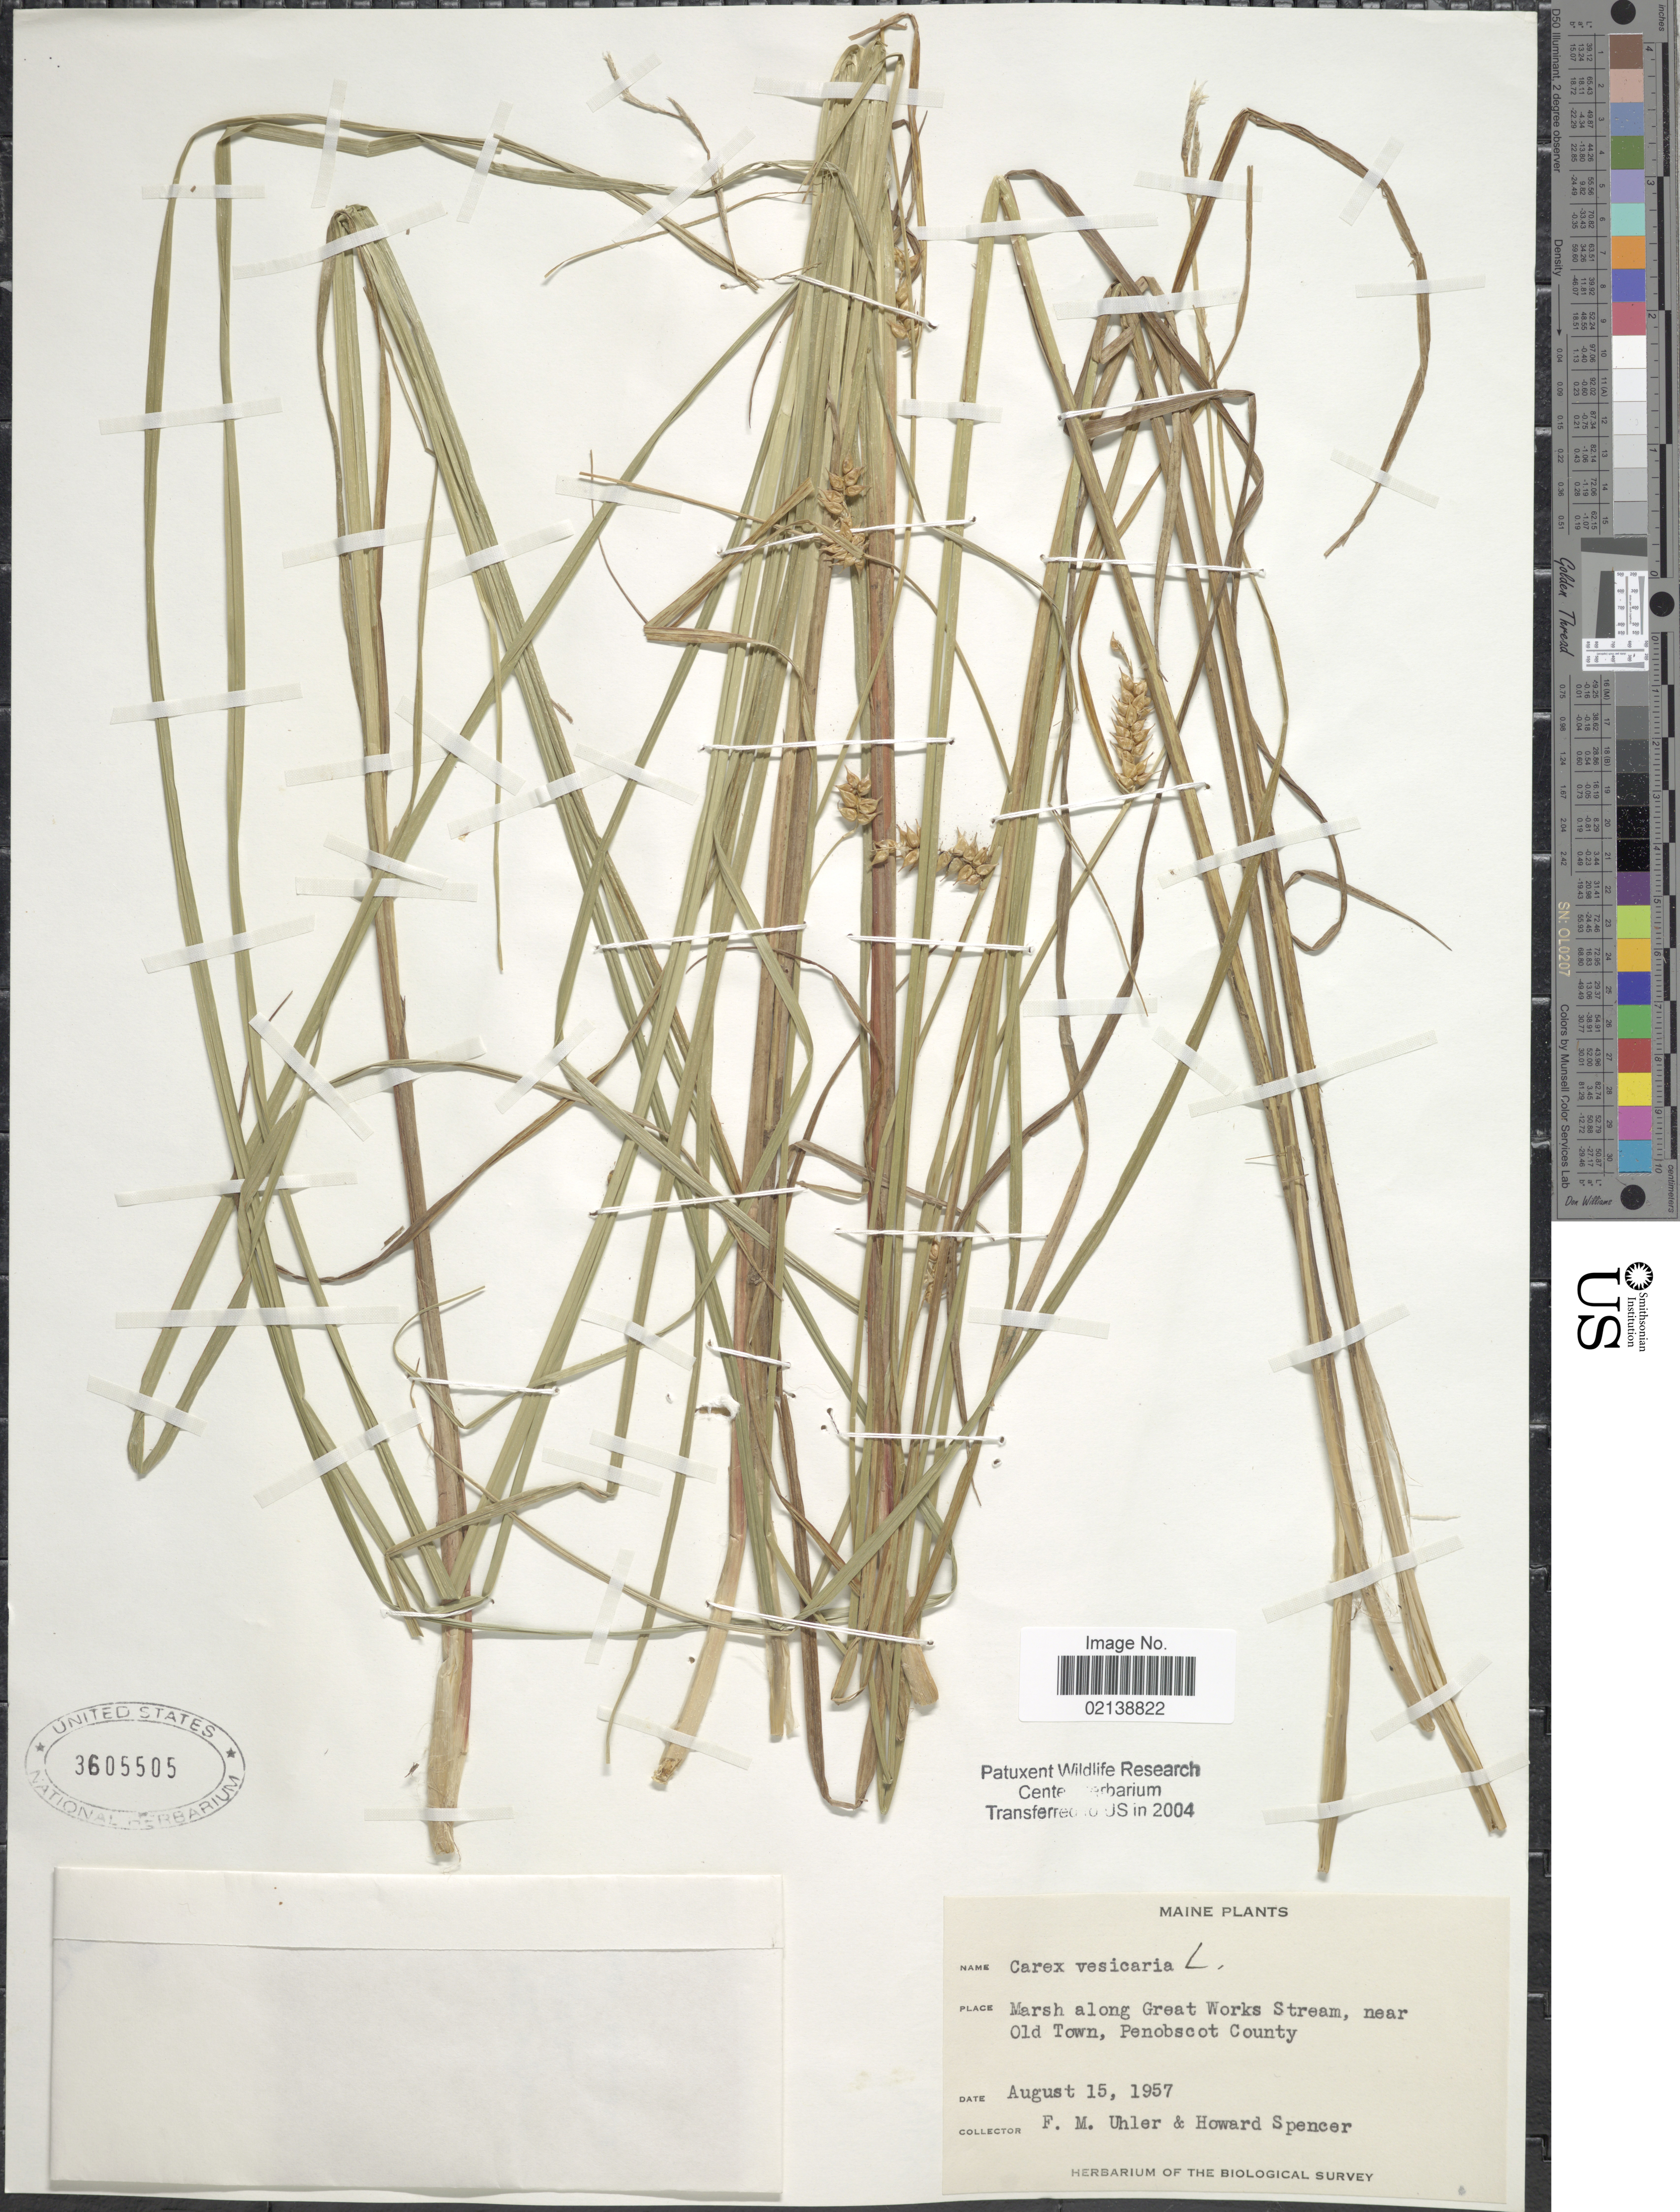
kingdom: Plantae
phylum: Tracheophyta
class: Liliopsida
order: Poales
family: Cyperaceae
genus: Carex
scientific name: Carex vesicaria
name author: L.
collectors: F. M. Uhler & H. Spencer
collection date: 1957-08-15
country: United States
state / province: Maine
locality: Marsh along Great Works Stream, near Old Town, Penobscot County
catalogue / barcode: US 3605505